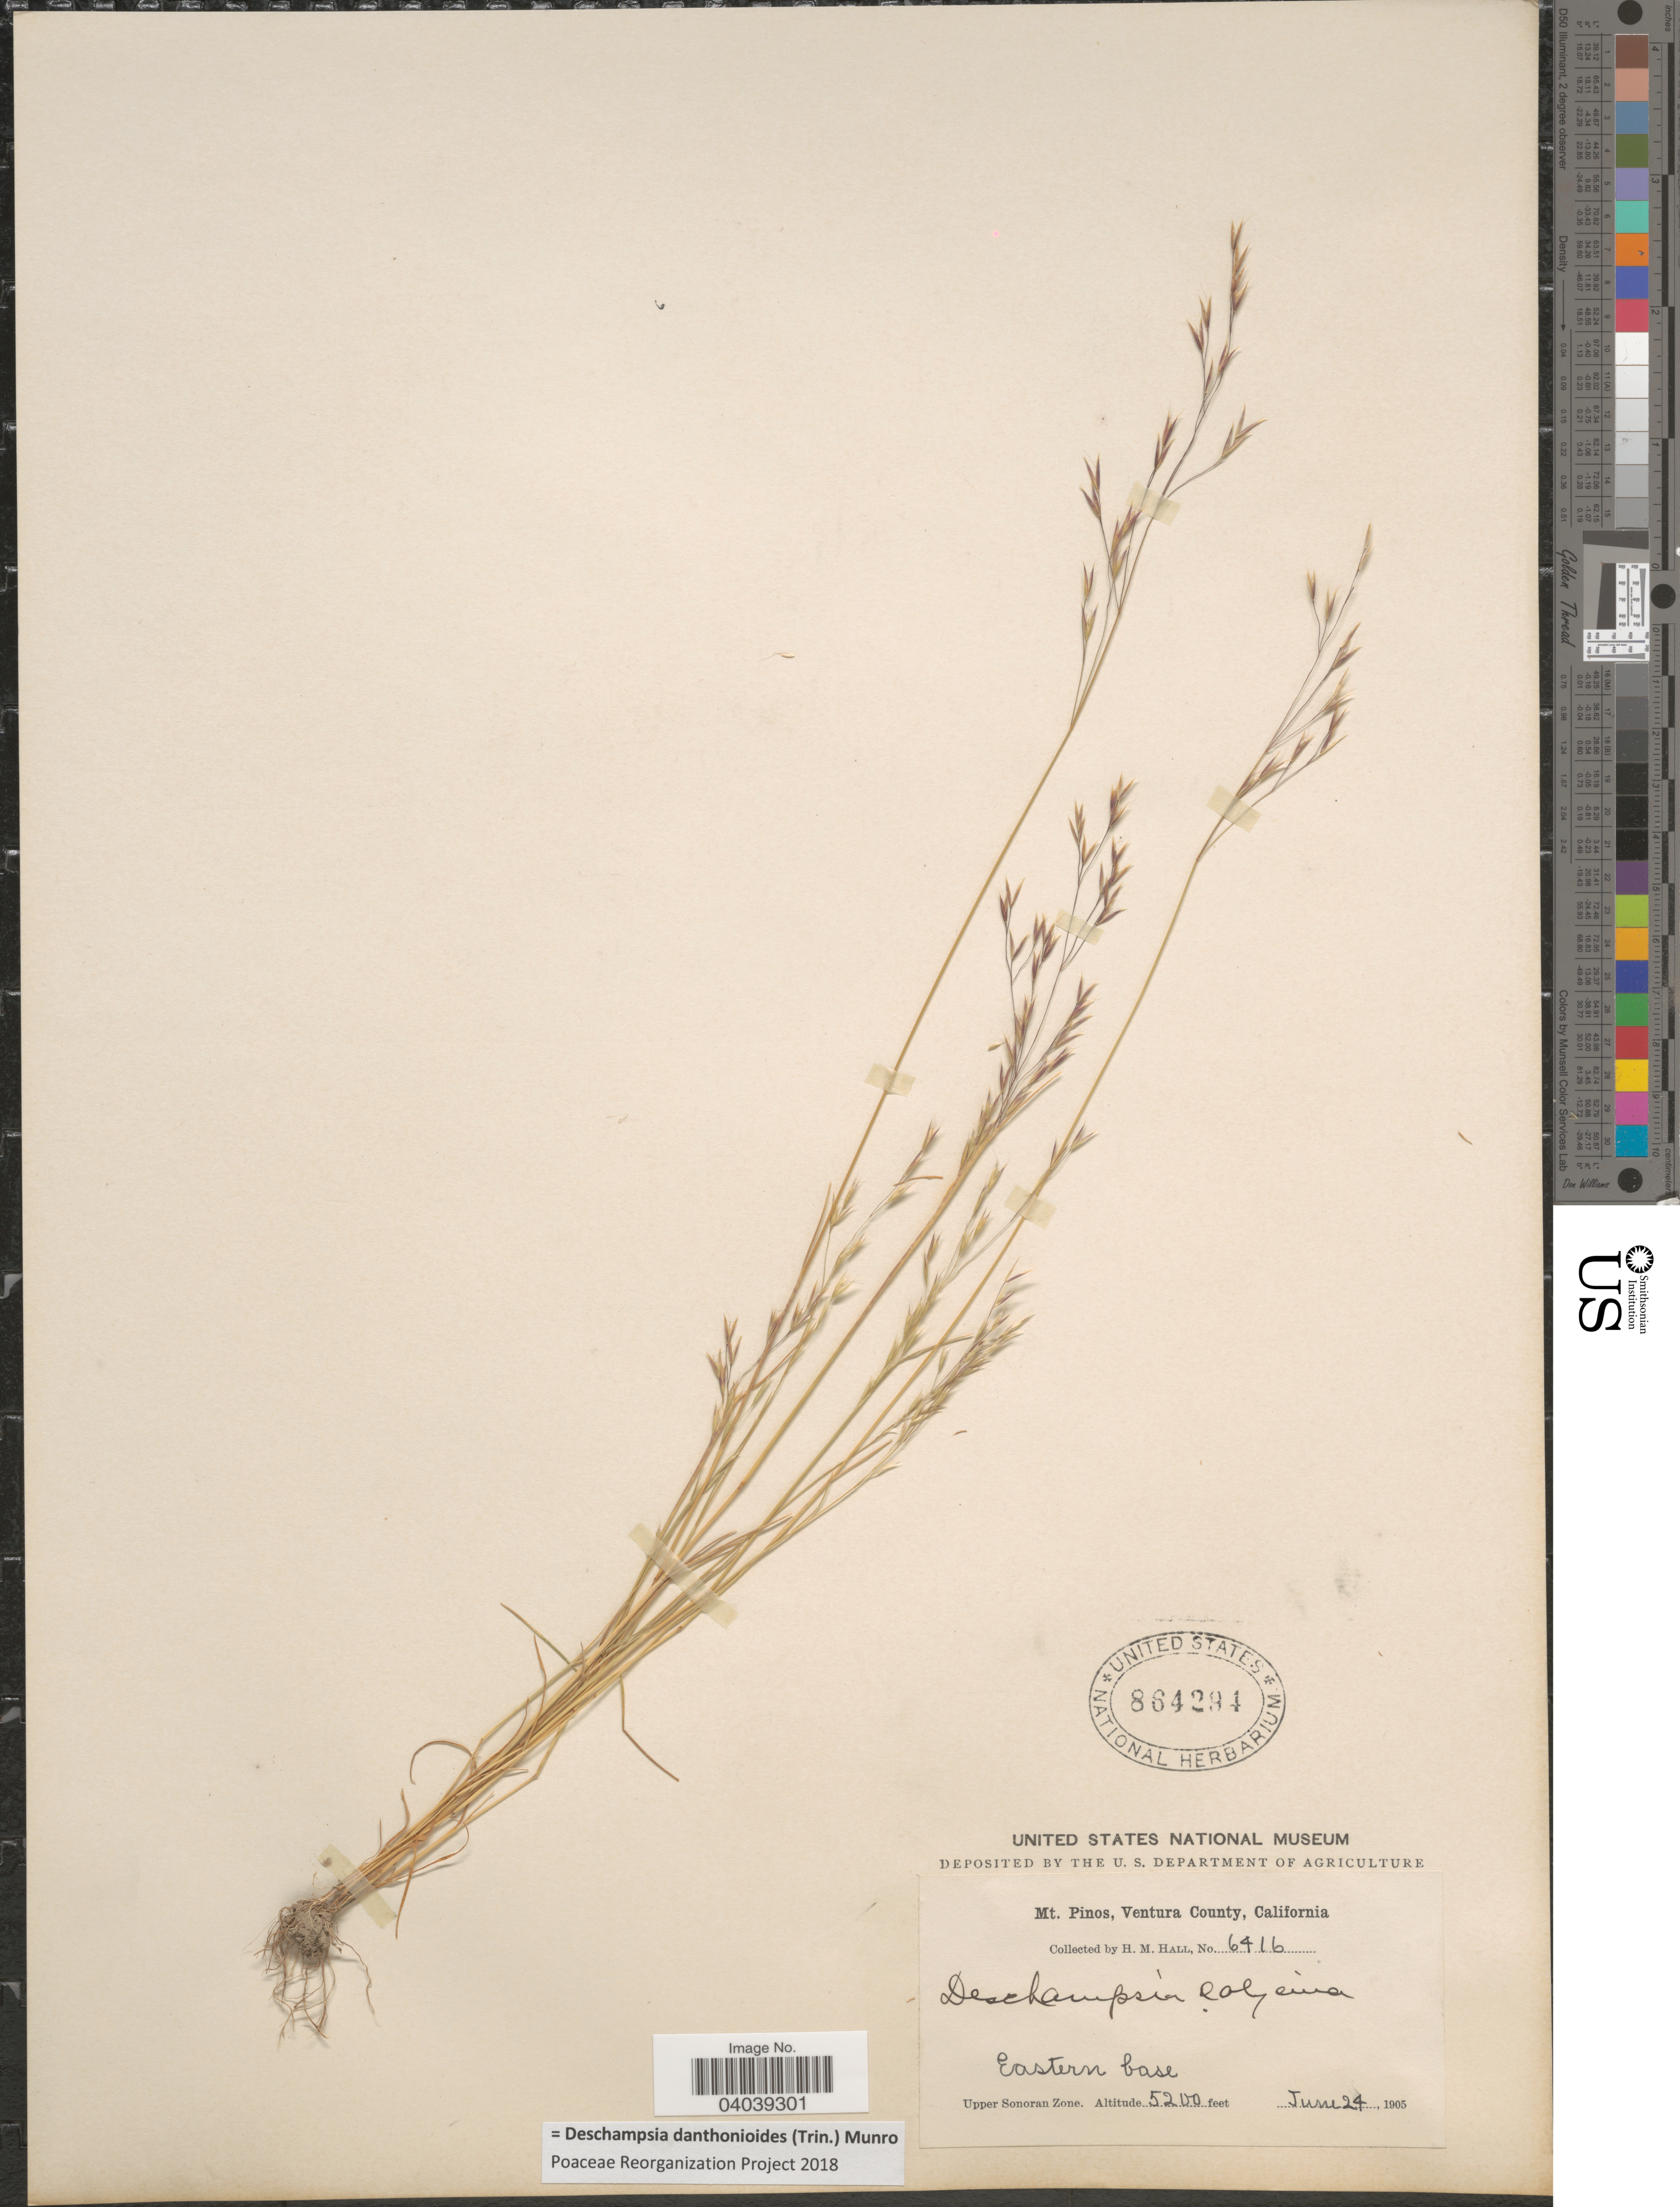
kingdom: Plantae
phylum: Tracheophyta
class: Liliopsida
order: Poales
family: Poaceae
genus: Deschampsia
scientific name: Deschampsia danthonioides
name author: (Trin.) Munro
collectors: H. M. Hall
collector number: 6416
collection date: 1905-06-24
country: United States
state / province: California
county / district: Ventura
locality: Mt. Pinos, Ventura County. Eastern base. Upper Sonoran Zone.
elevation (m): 1585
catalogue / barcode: US 864294